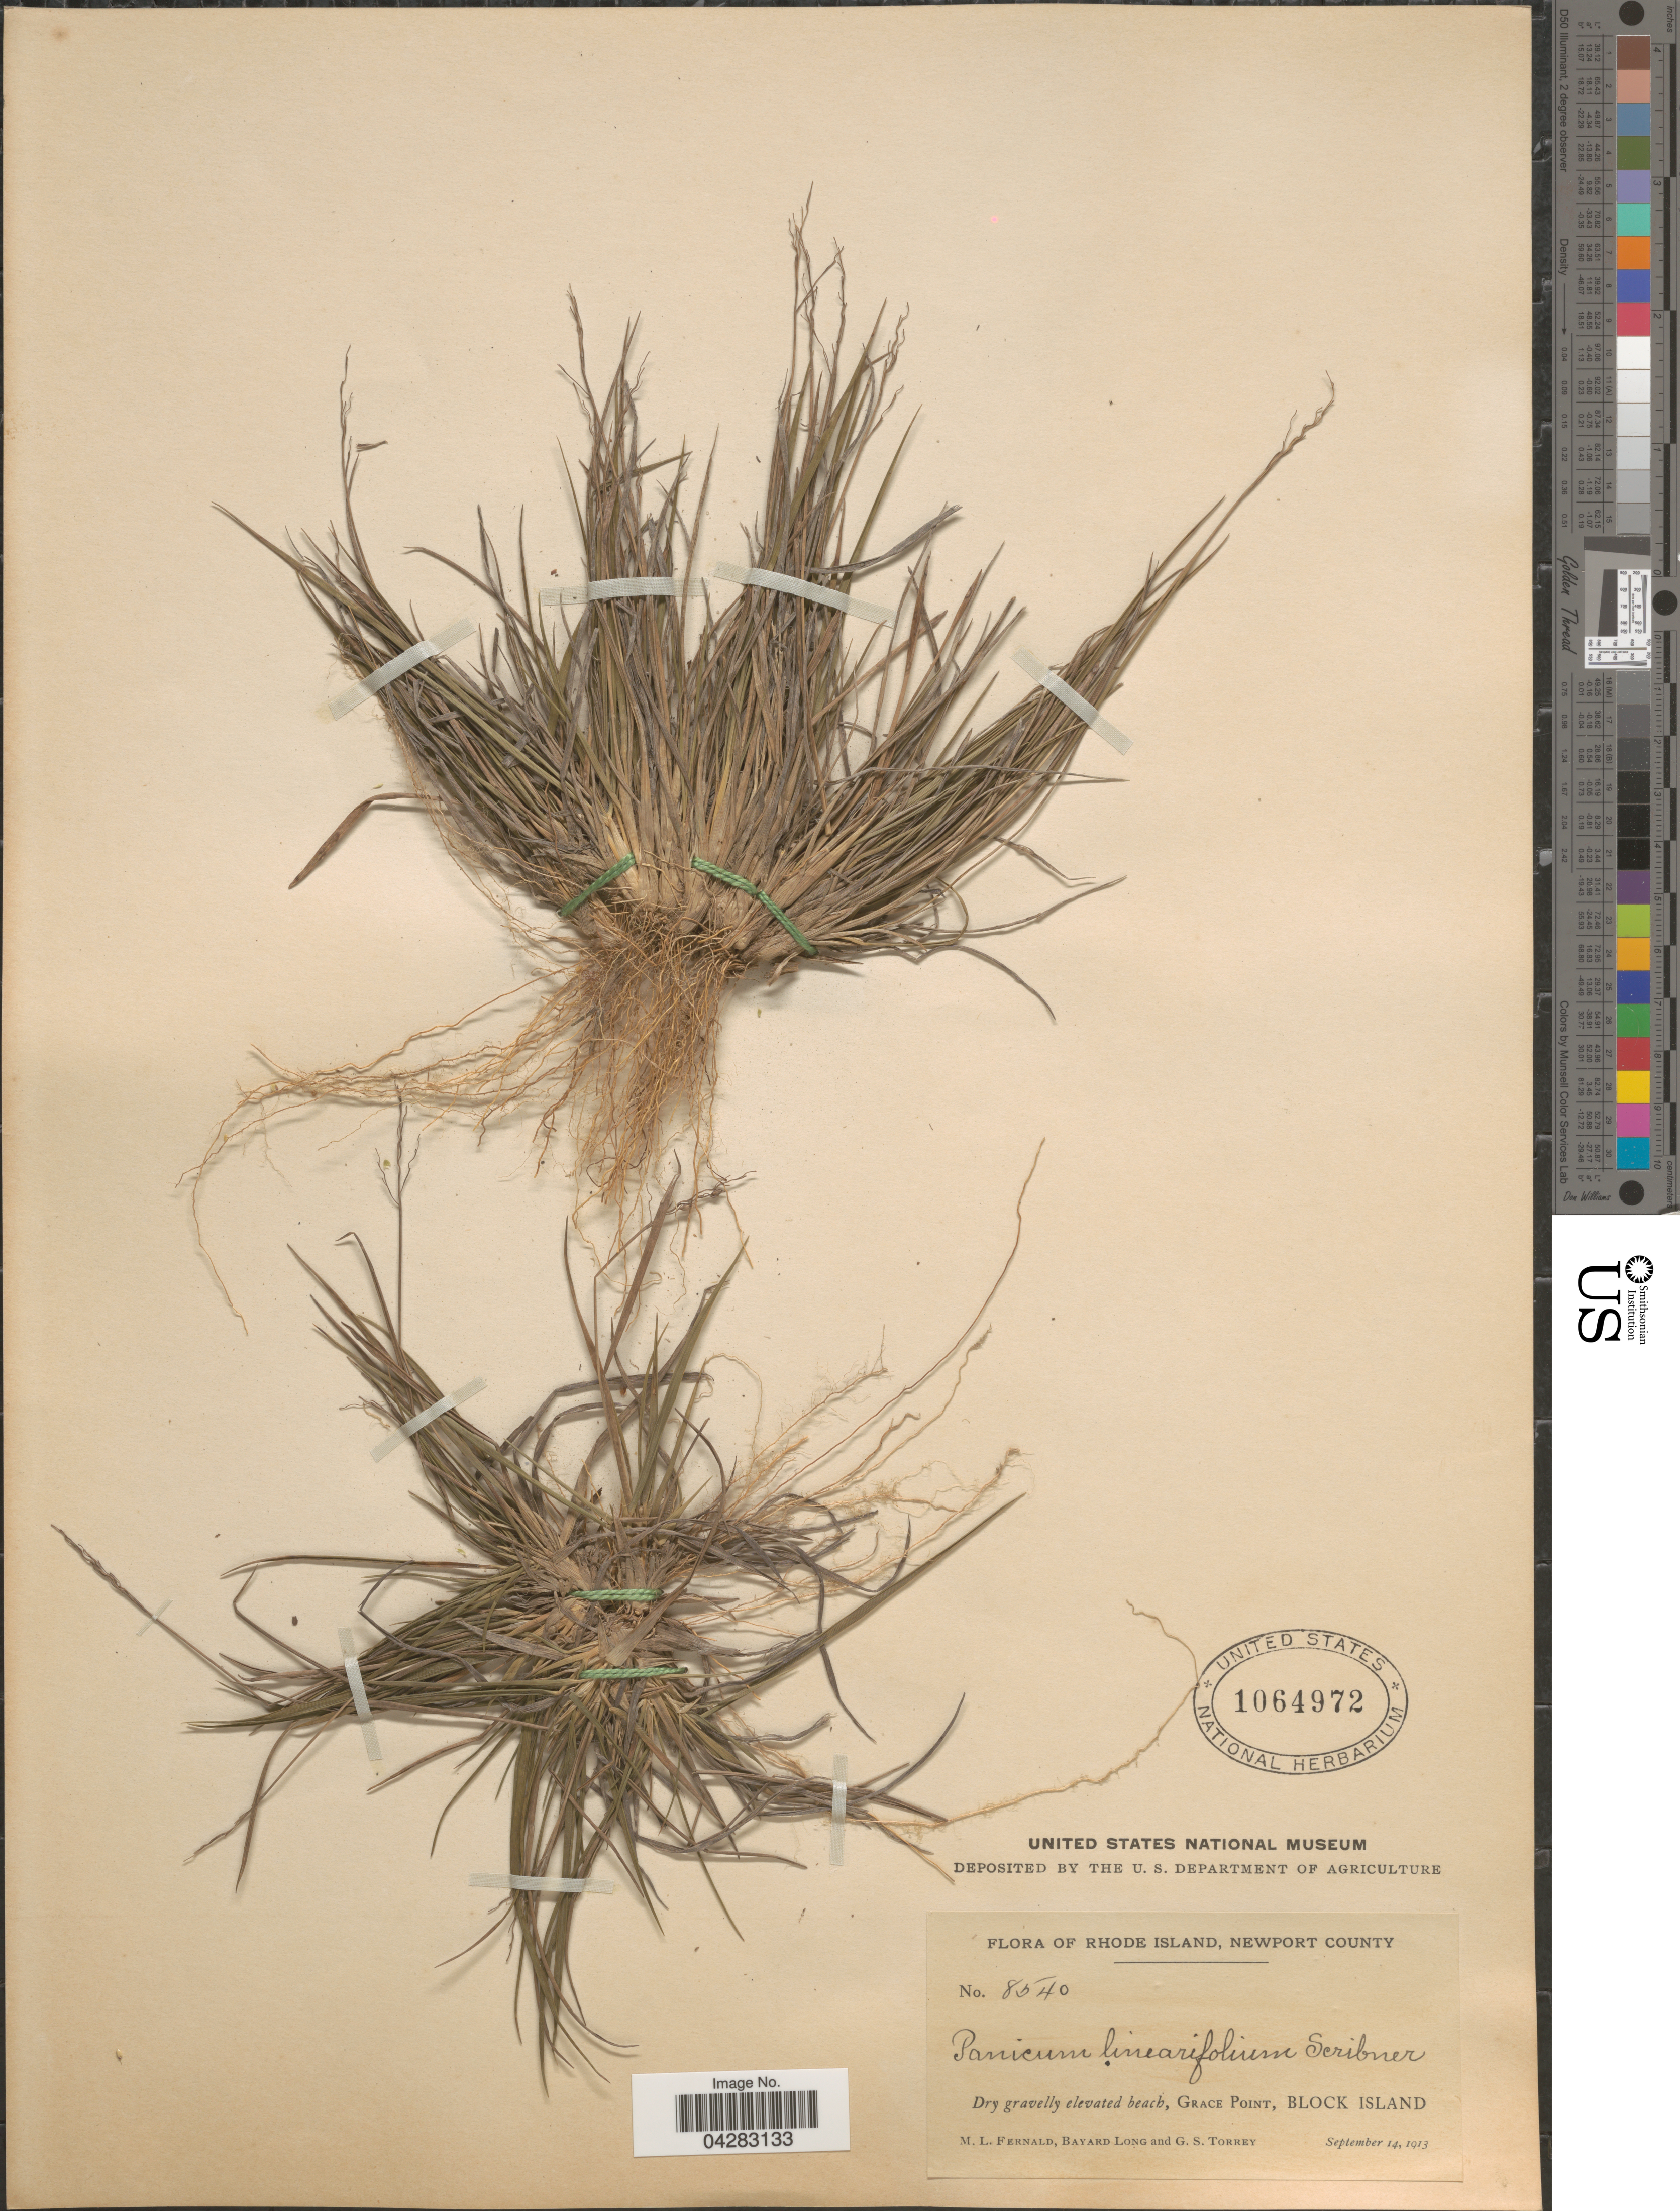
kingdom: Plantae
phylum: Tracheophyta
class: Liliopsida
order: Poales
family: Poaceae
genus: Dichanthelium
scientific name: Dichanthelium linearifolium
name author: (Scribn.) Gould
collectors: M. L. Fernald, B. Long & G. S. Torrey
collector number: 8540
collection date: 1913-09-14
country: United States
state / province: Rhode Island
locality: Newport County. Dry gravelly elevated beach, Grace Point, Block Island.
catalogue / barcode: US 1064972